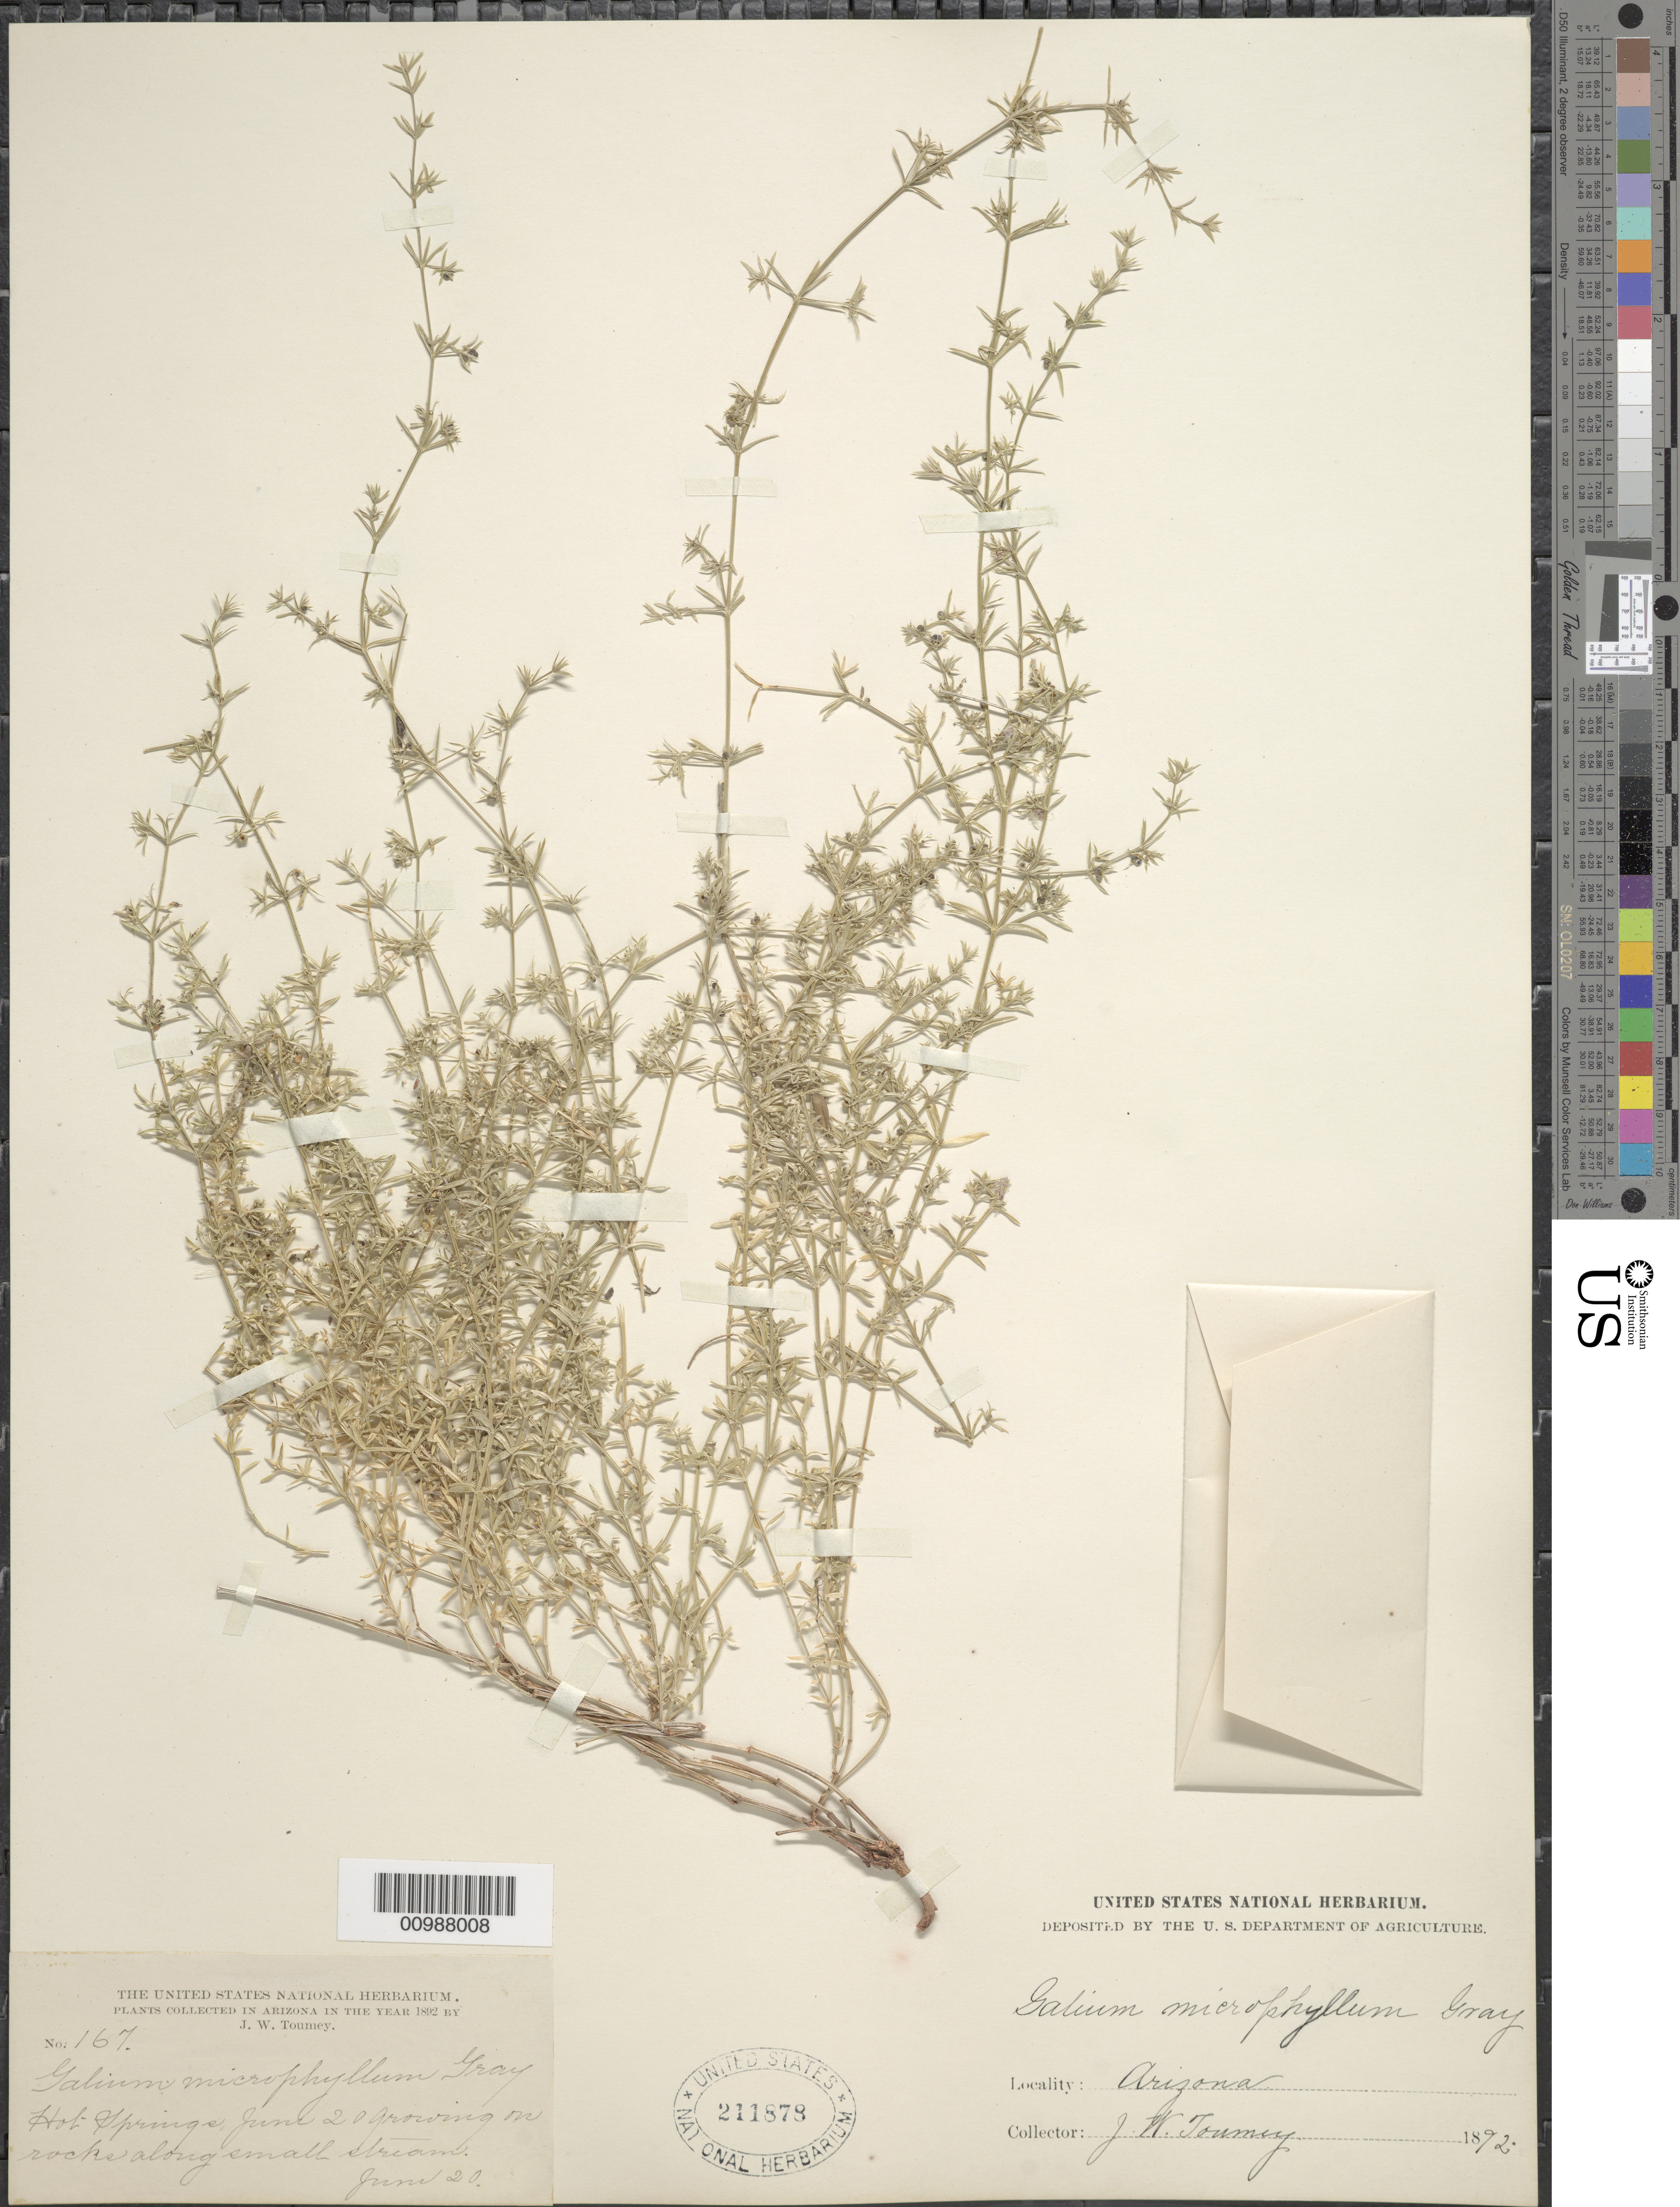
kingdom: Plantae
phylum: Tracheophyta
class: Magnoliopsida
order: Gentianales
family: Rubiaceae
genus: Galium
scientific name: Galium microphyllum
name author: A. Gray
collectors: J. W. Toumey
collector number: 167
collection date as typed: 20 Jun 1892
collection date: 1892-06-20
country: United States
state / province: Arizona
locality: Hot Springs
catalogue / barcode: US 211878